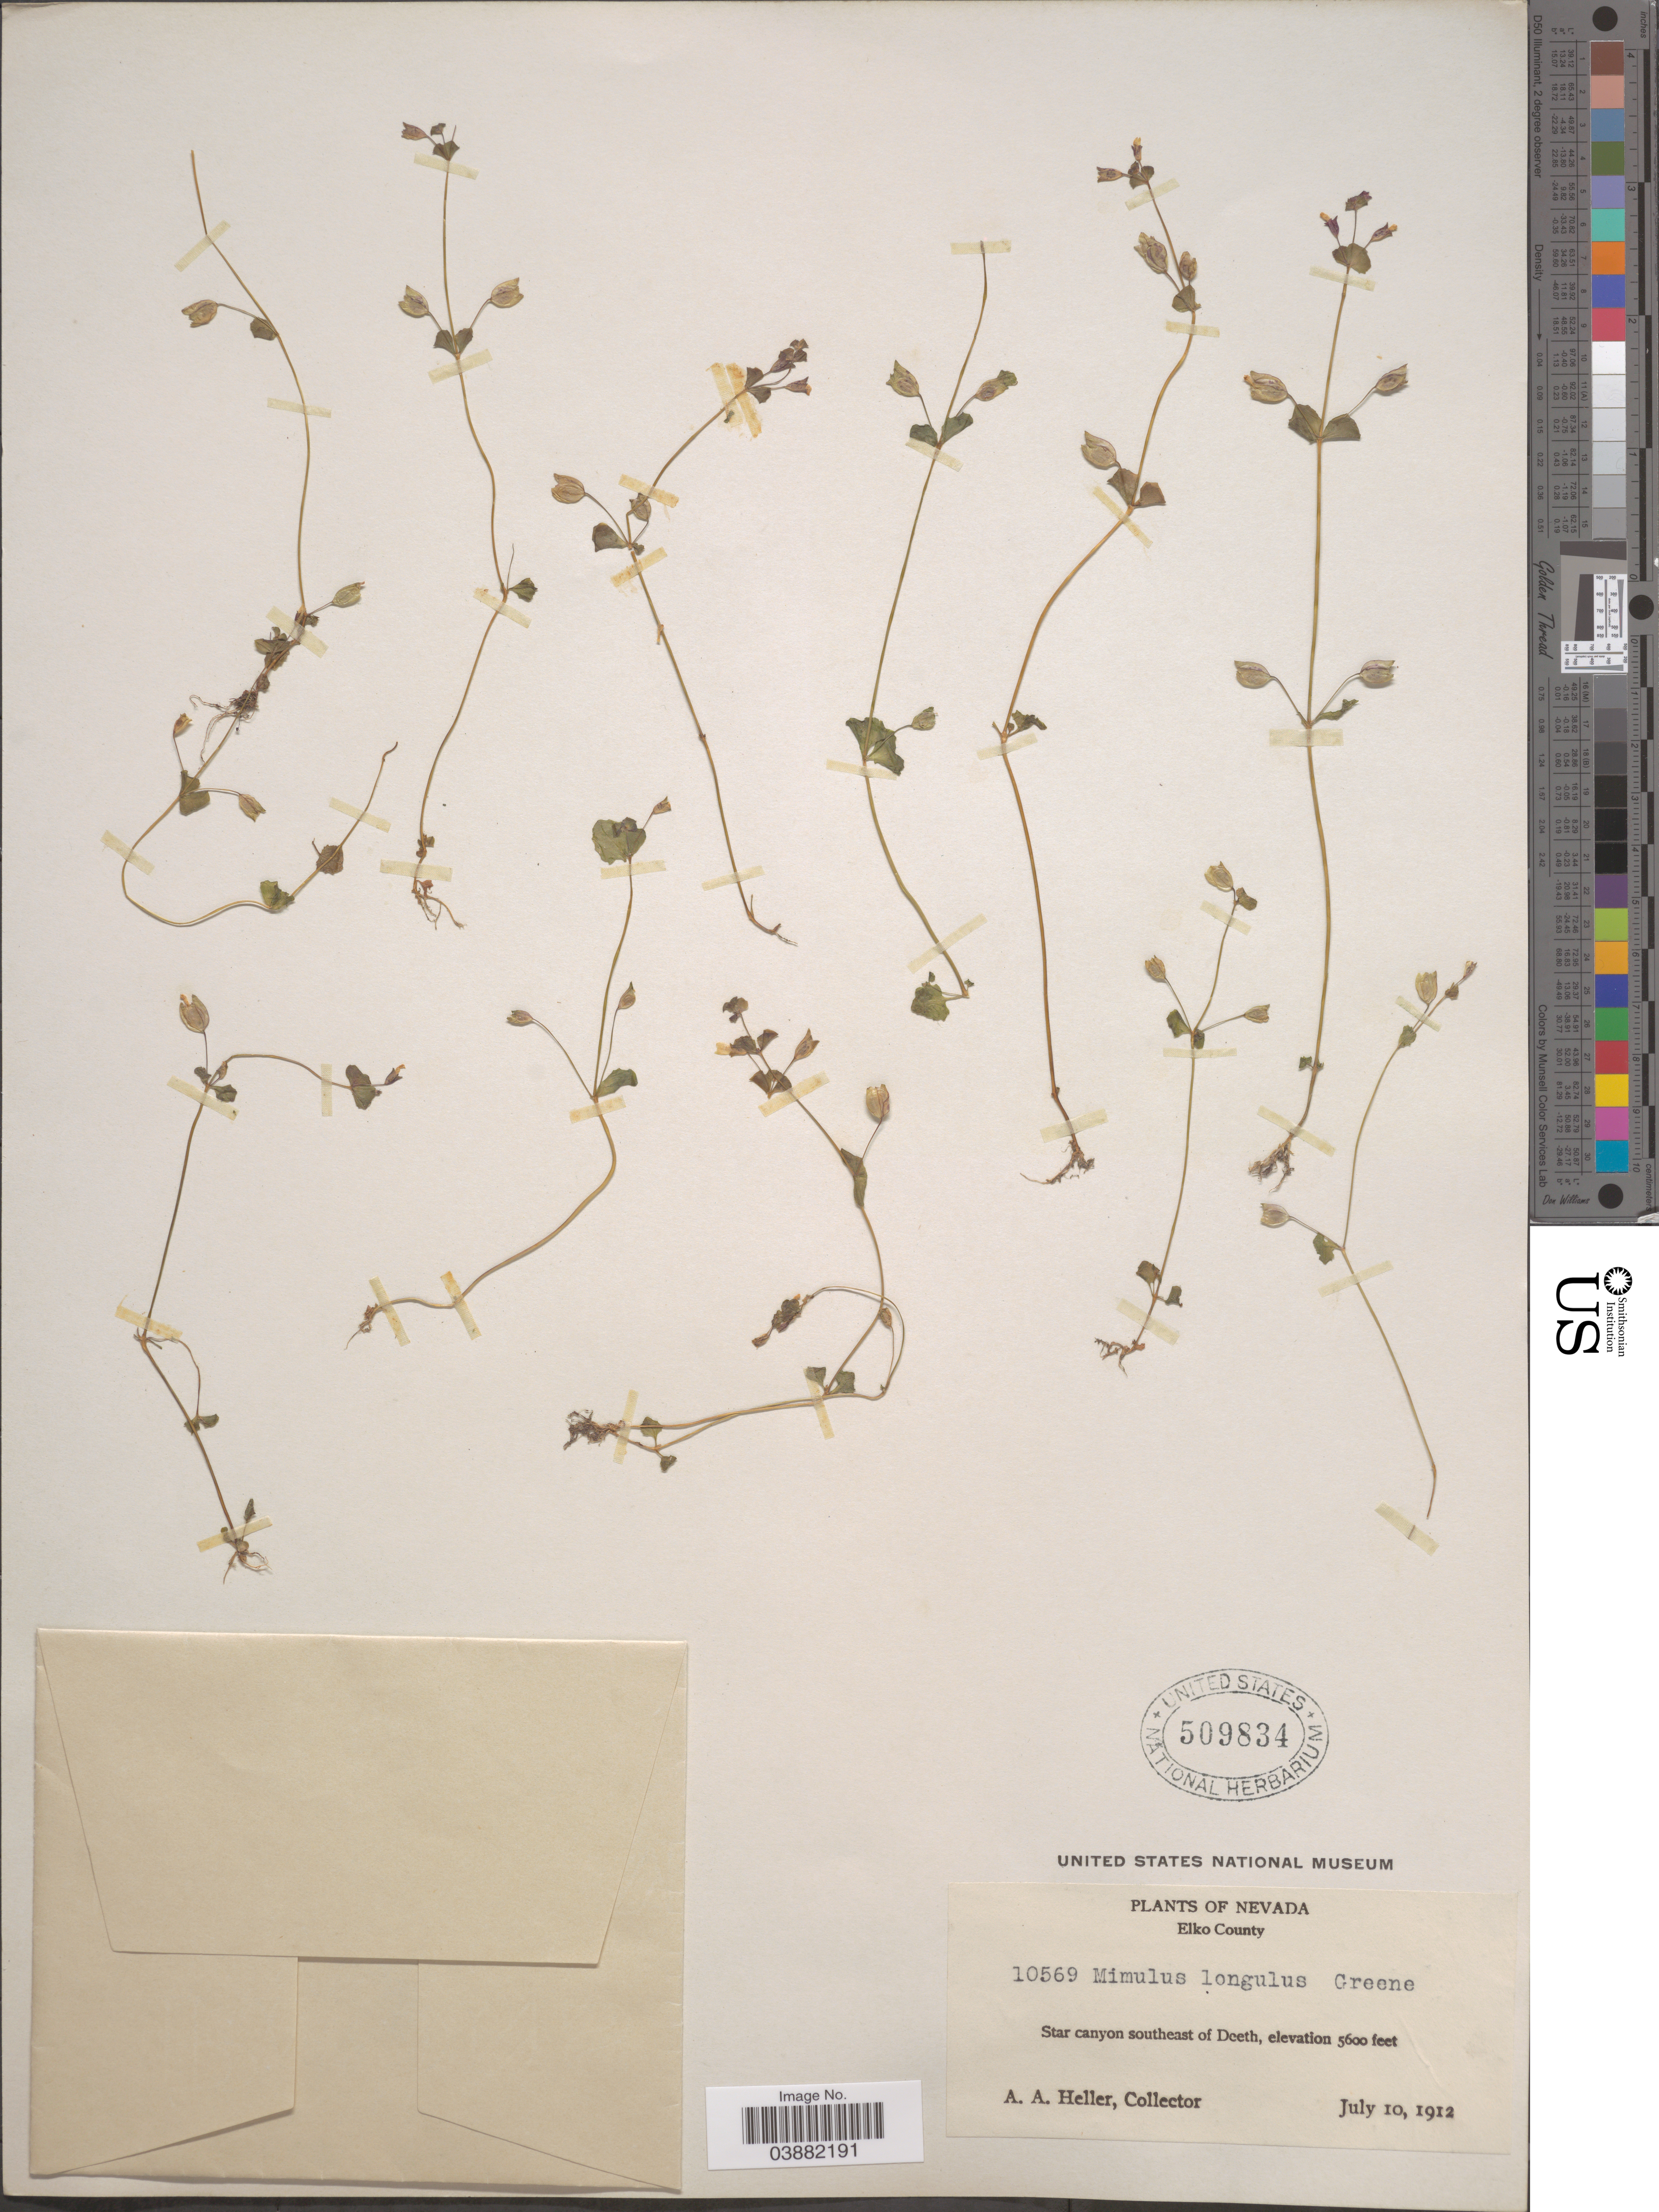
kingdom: Plantae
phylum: Tracheophyta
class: Magnoliopsida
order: Lamiales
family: Phrymaceae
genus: Mimulus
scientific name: Mimulus longulus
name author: Greene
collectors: A. A. Heller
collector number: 10569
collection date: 1912-07-10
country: United States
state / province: Nevada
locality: Elko County. Star canyon southeast of Deeth.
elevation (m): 1707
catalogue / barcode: US 509834